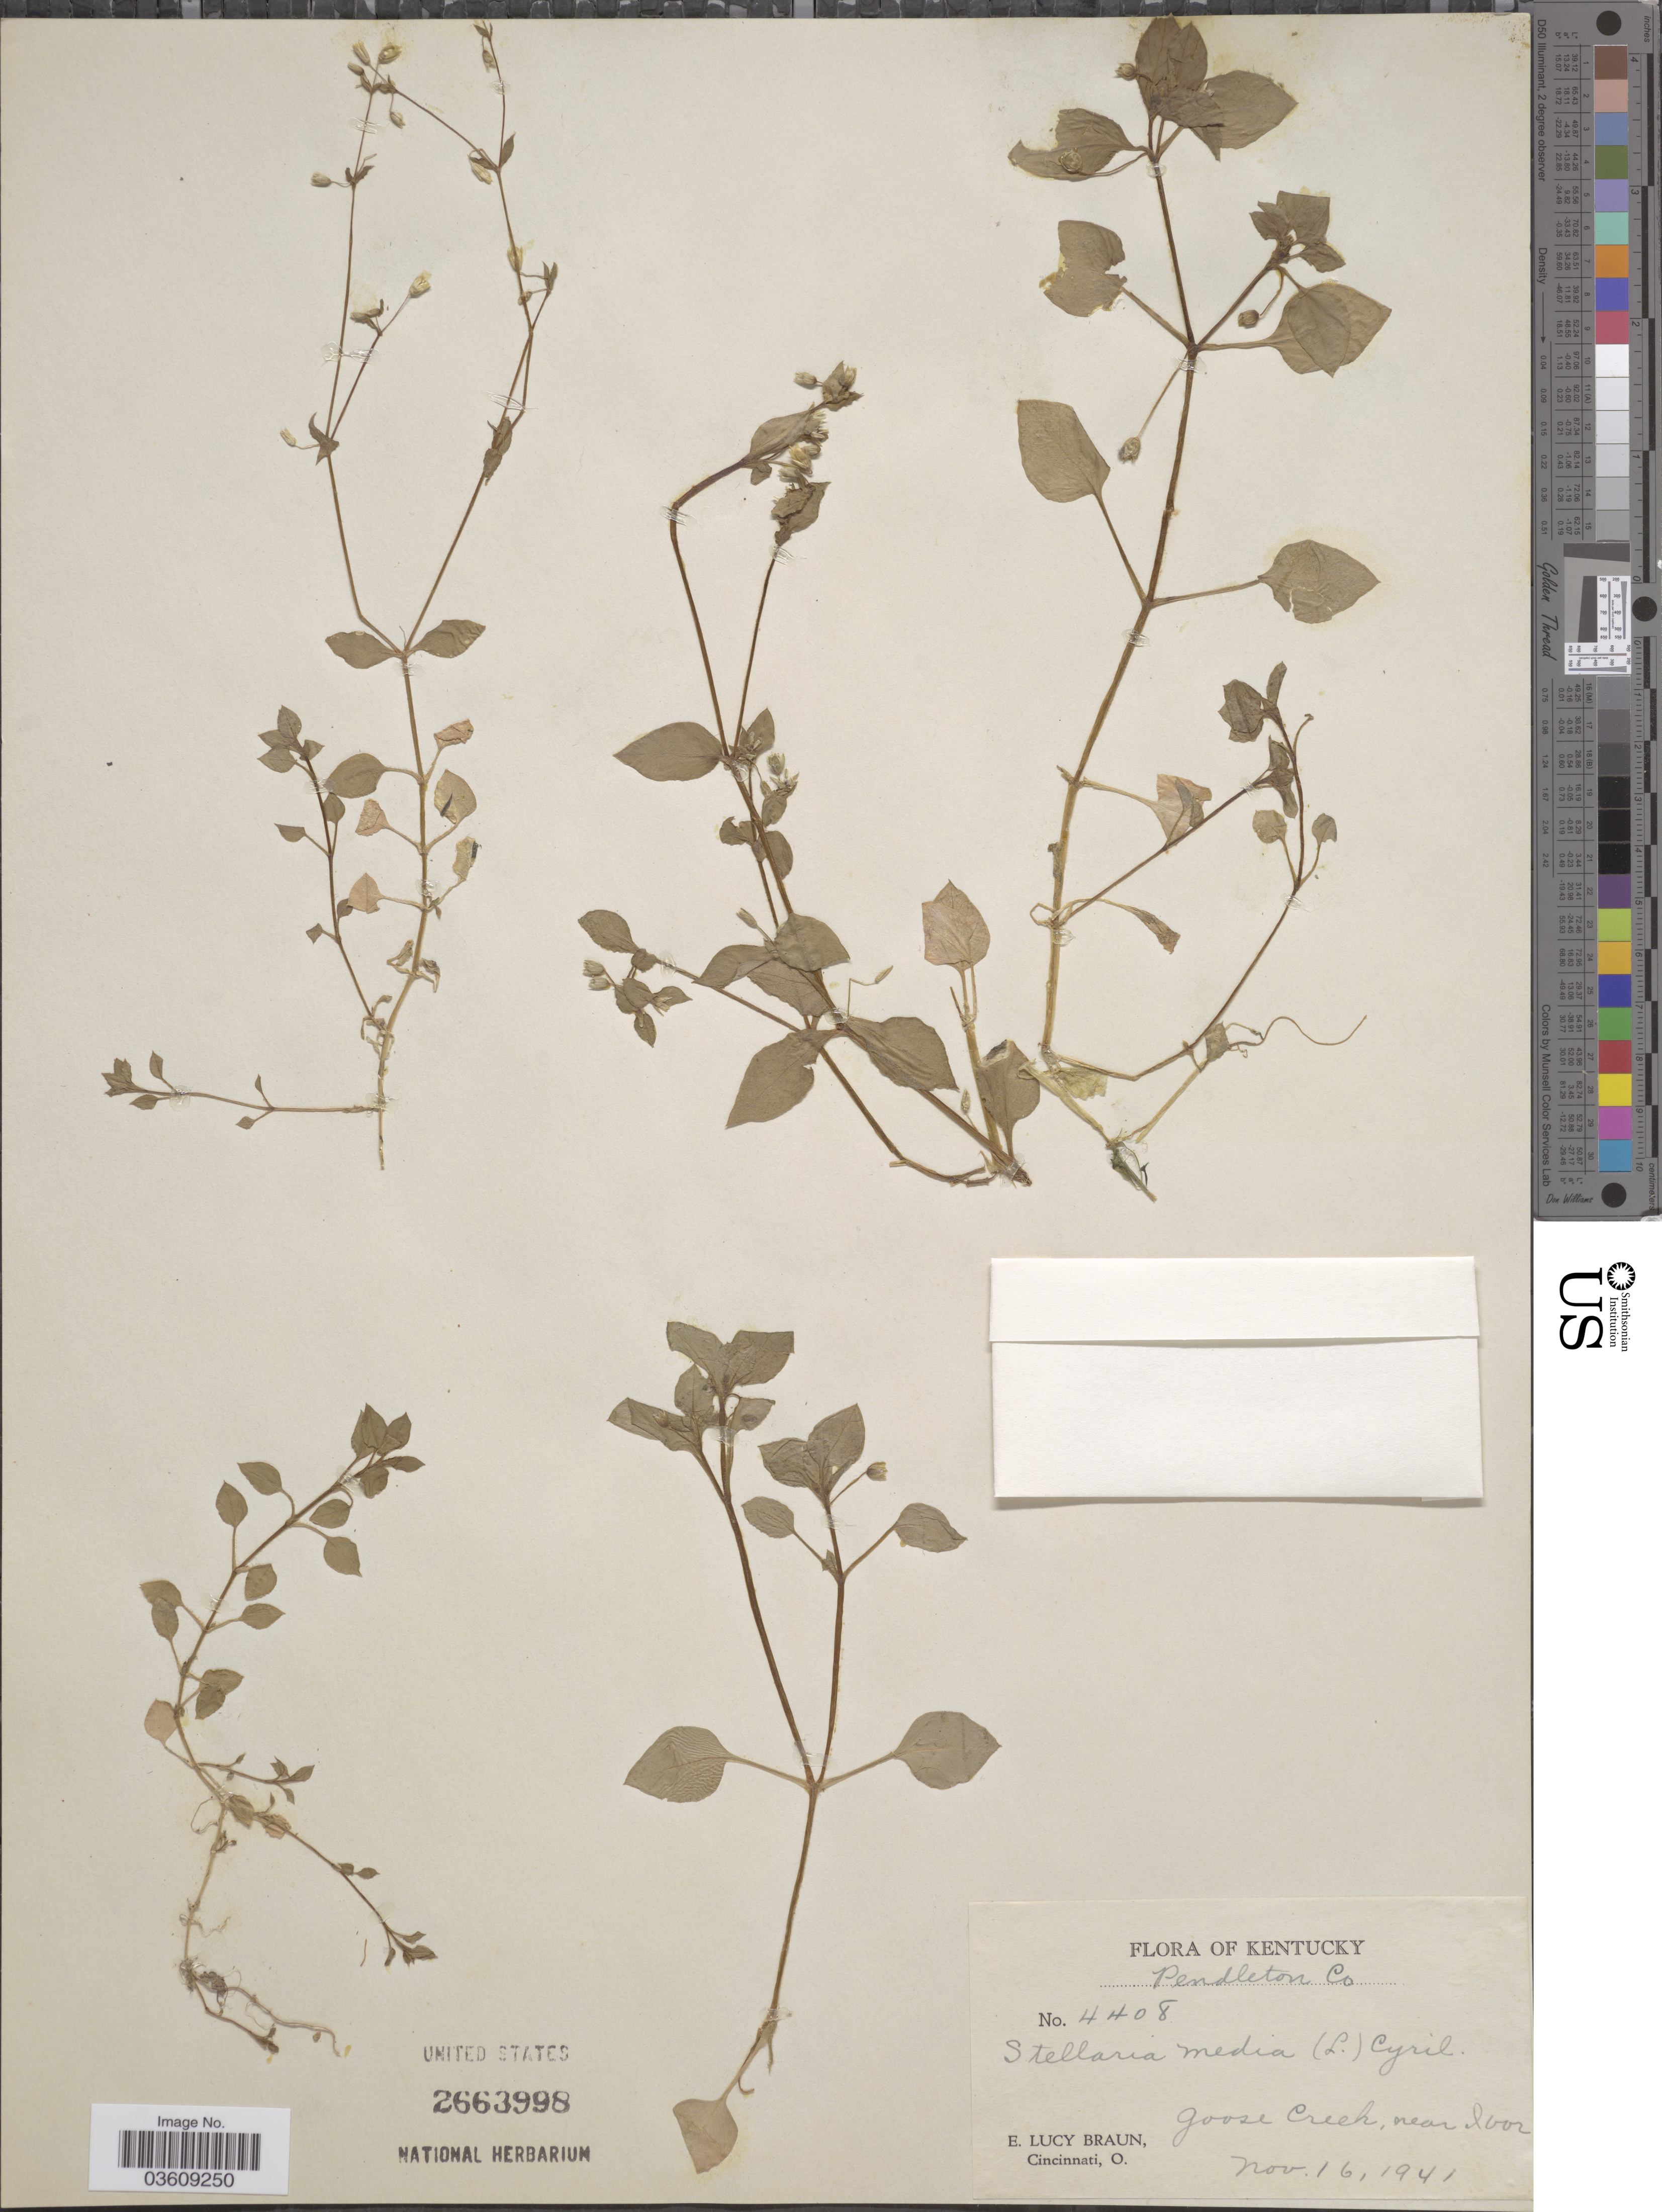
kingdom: Plantae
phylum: Tracheophyta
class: Magnoliopsida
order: Caryophyllales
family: Caryophyllaceae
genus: Stellaria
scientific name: Stellaria media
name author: (L.) Vill.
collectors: E. L. Braun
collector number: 4408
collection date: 1941-11-16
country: United States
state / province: Kentucky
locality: Pendleton Co. Goose Creek, near Ivor.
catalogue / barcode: US 2663998